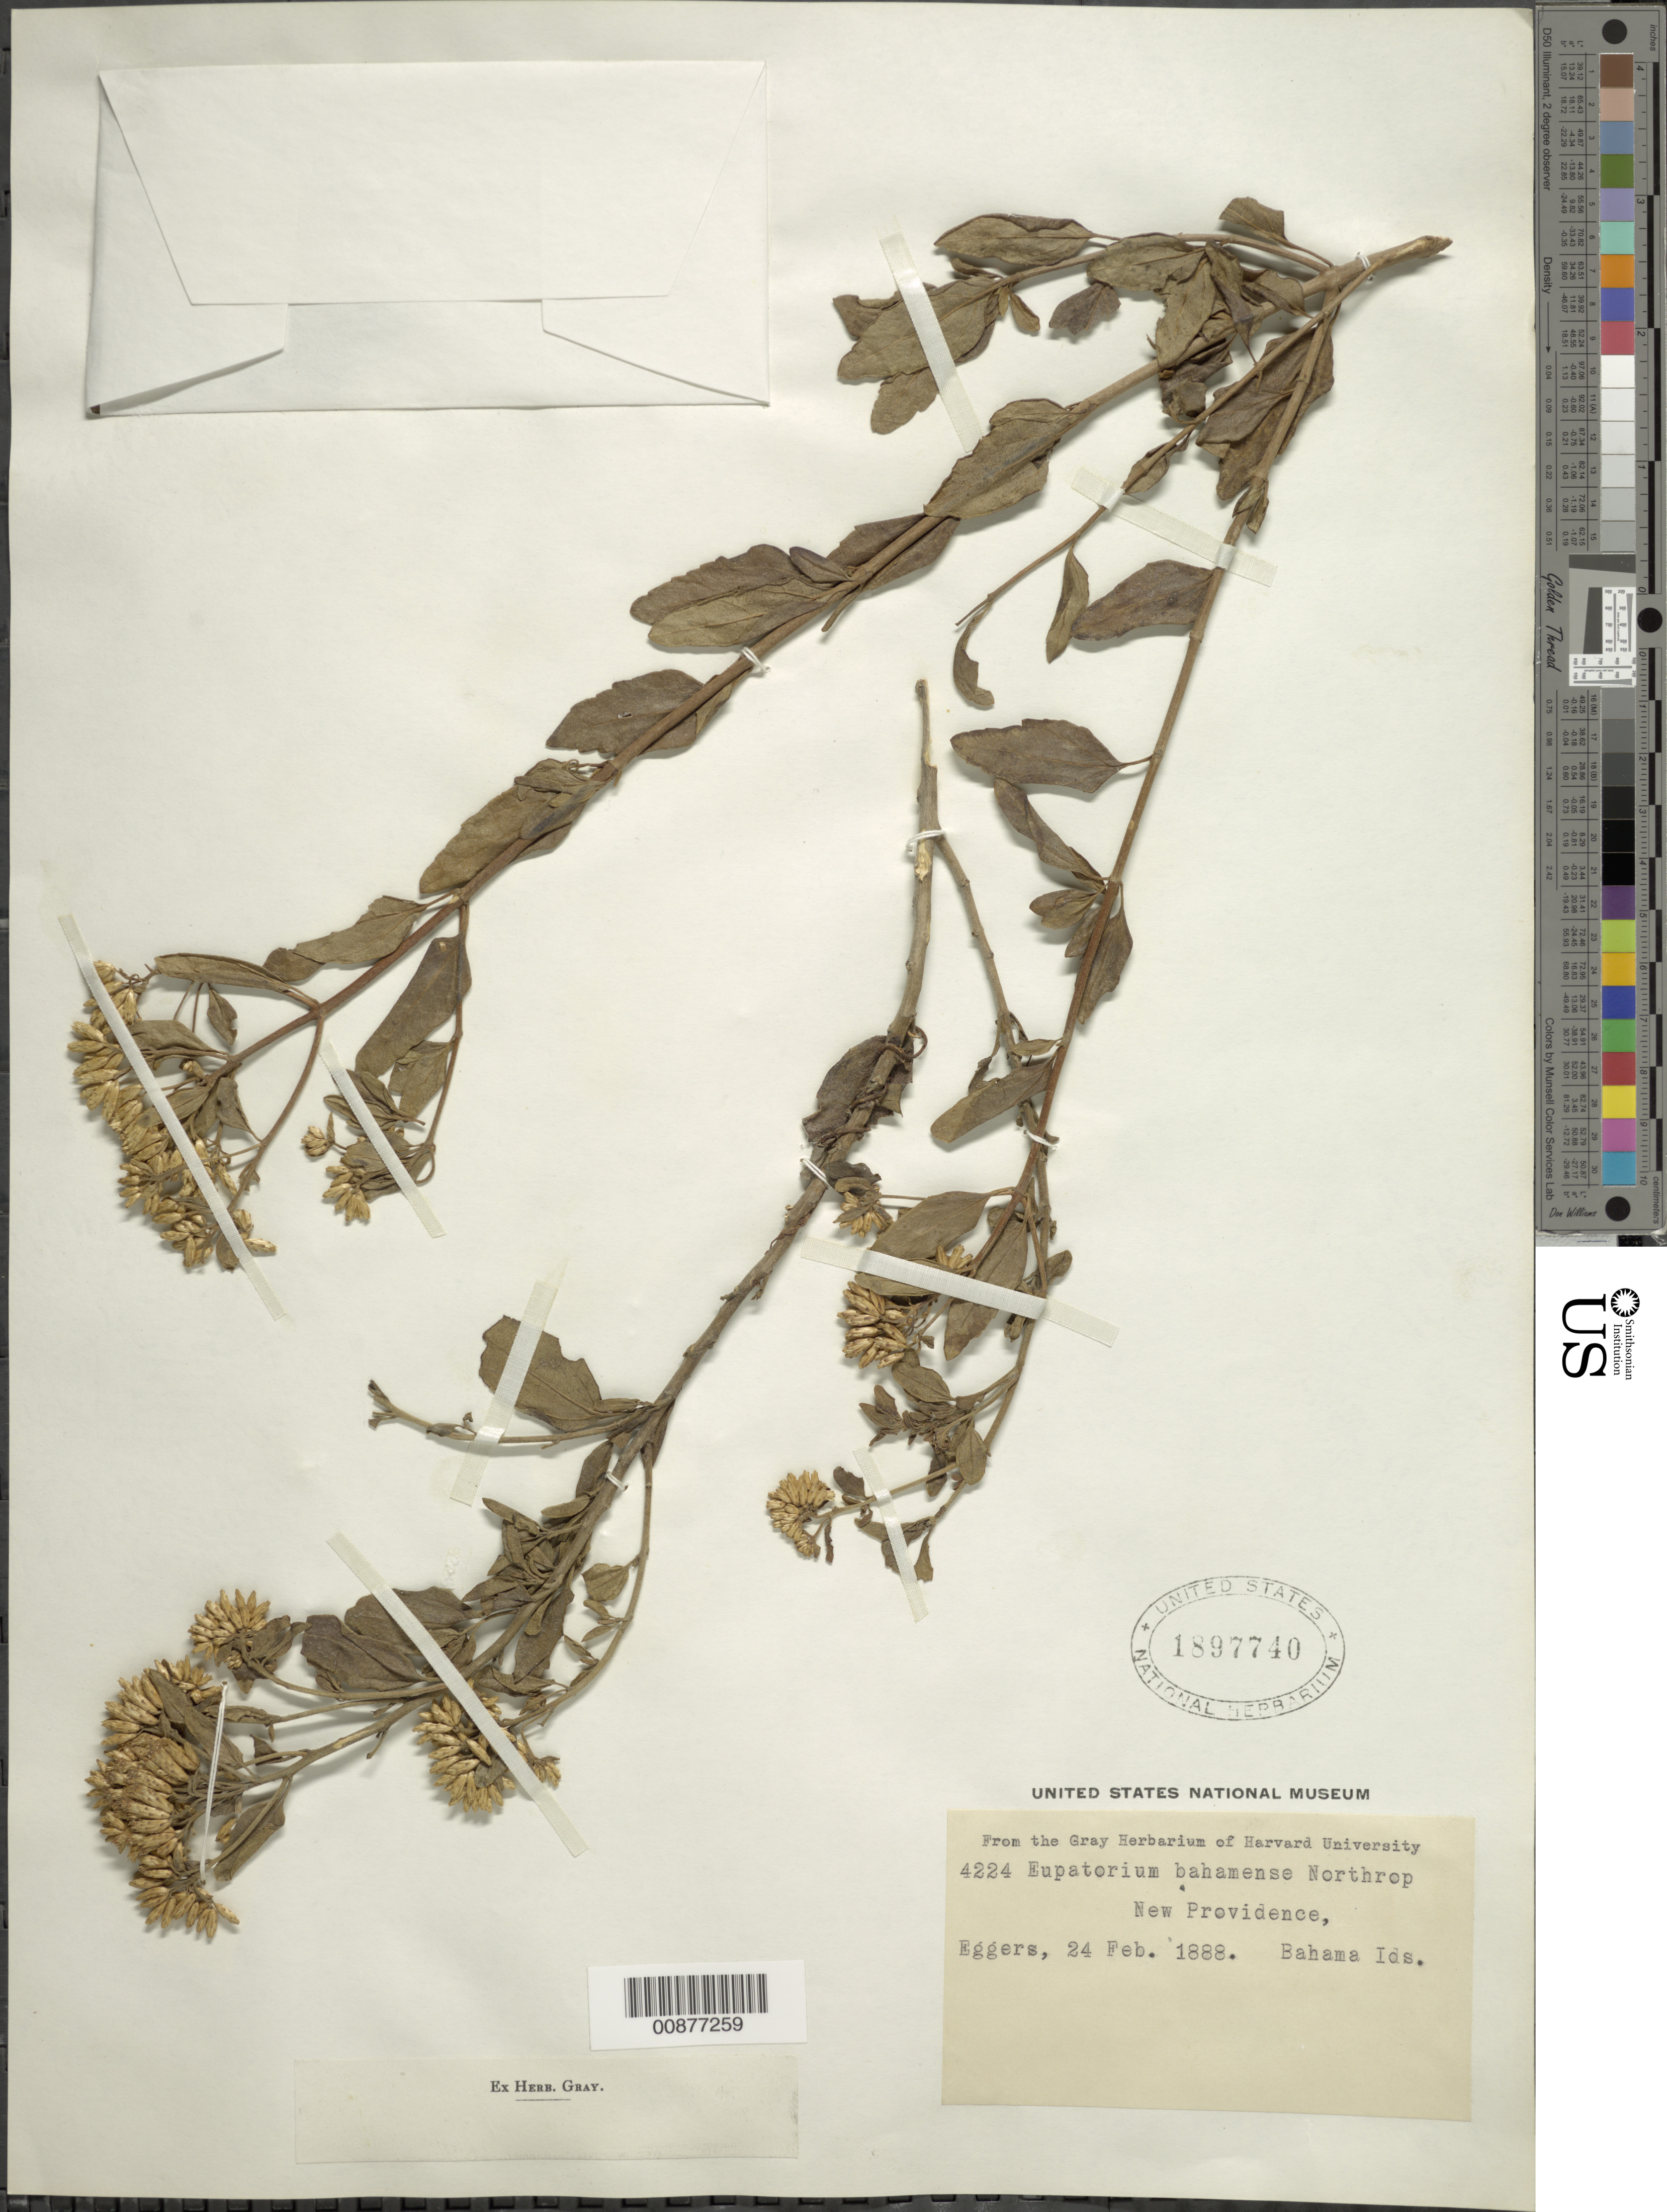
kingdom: Plantae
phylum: Tracheophyta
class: Magnoliopsida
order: Asterales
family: Asteraceae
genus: Chromolaena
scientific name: Chromolaena bahamensis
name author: (Northr.) R.M. King & H. Rob.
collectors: H. F. A. von Eggers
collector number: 4224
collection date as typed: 24 Feb 1888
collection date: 1888-02-24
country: Bahamas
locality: New Providence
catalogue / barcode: US 1897740